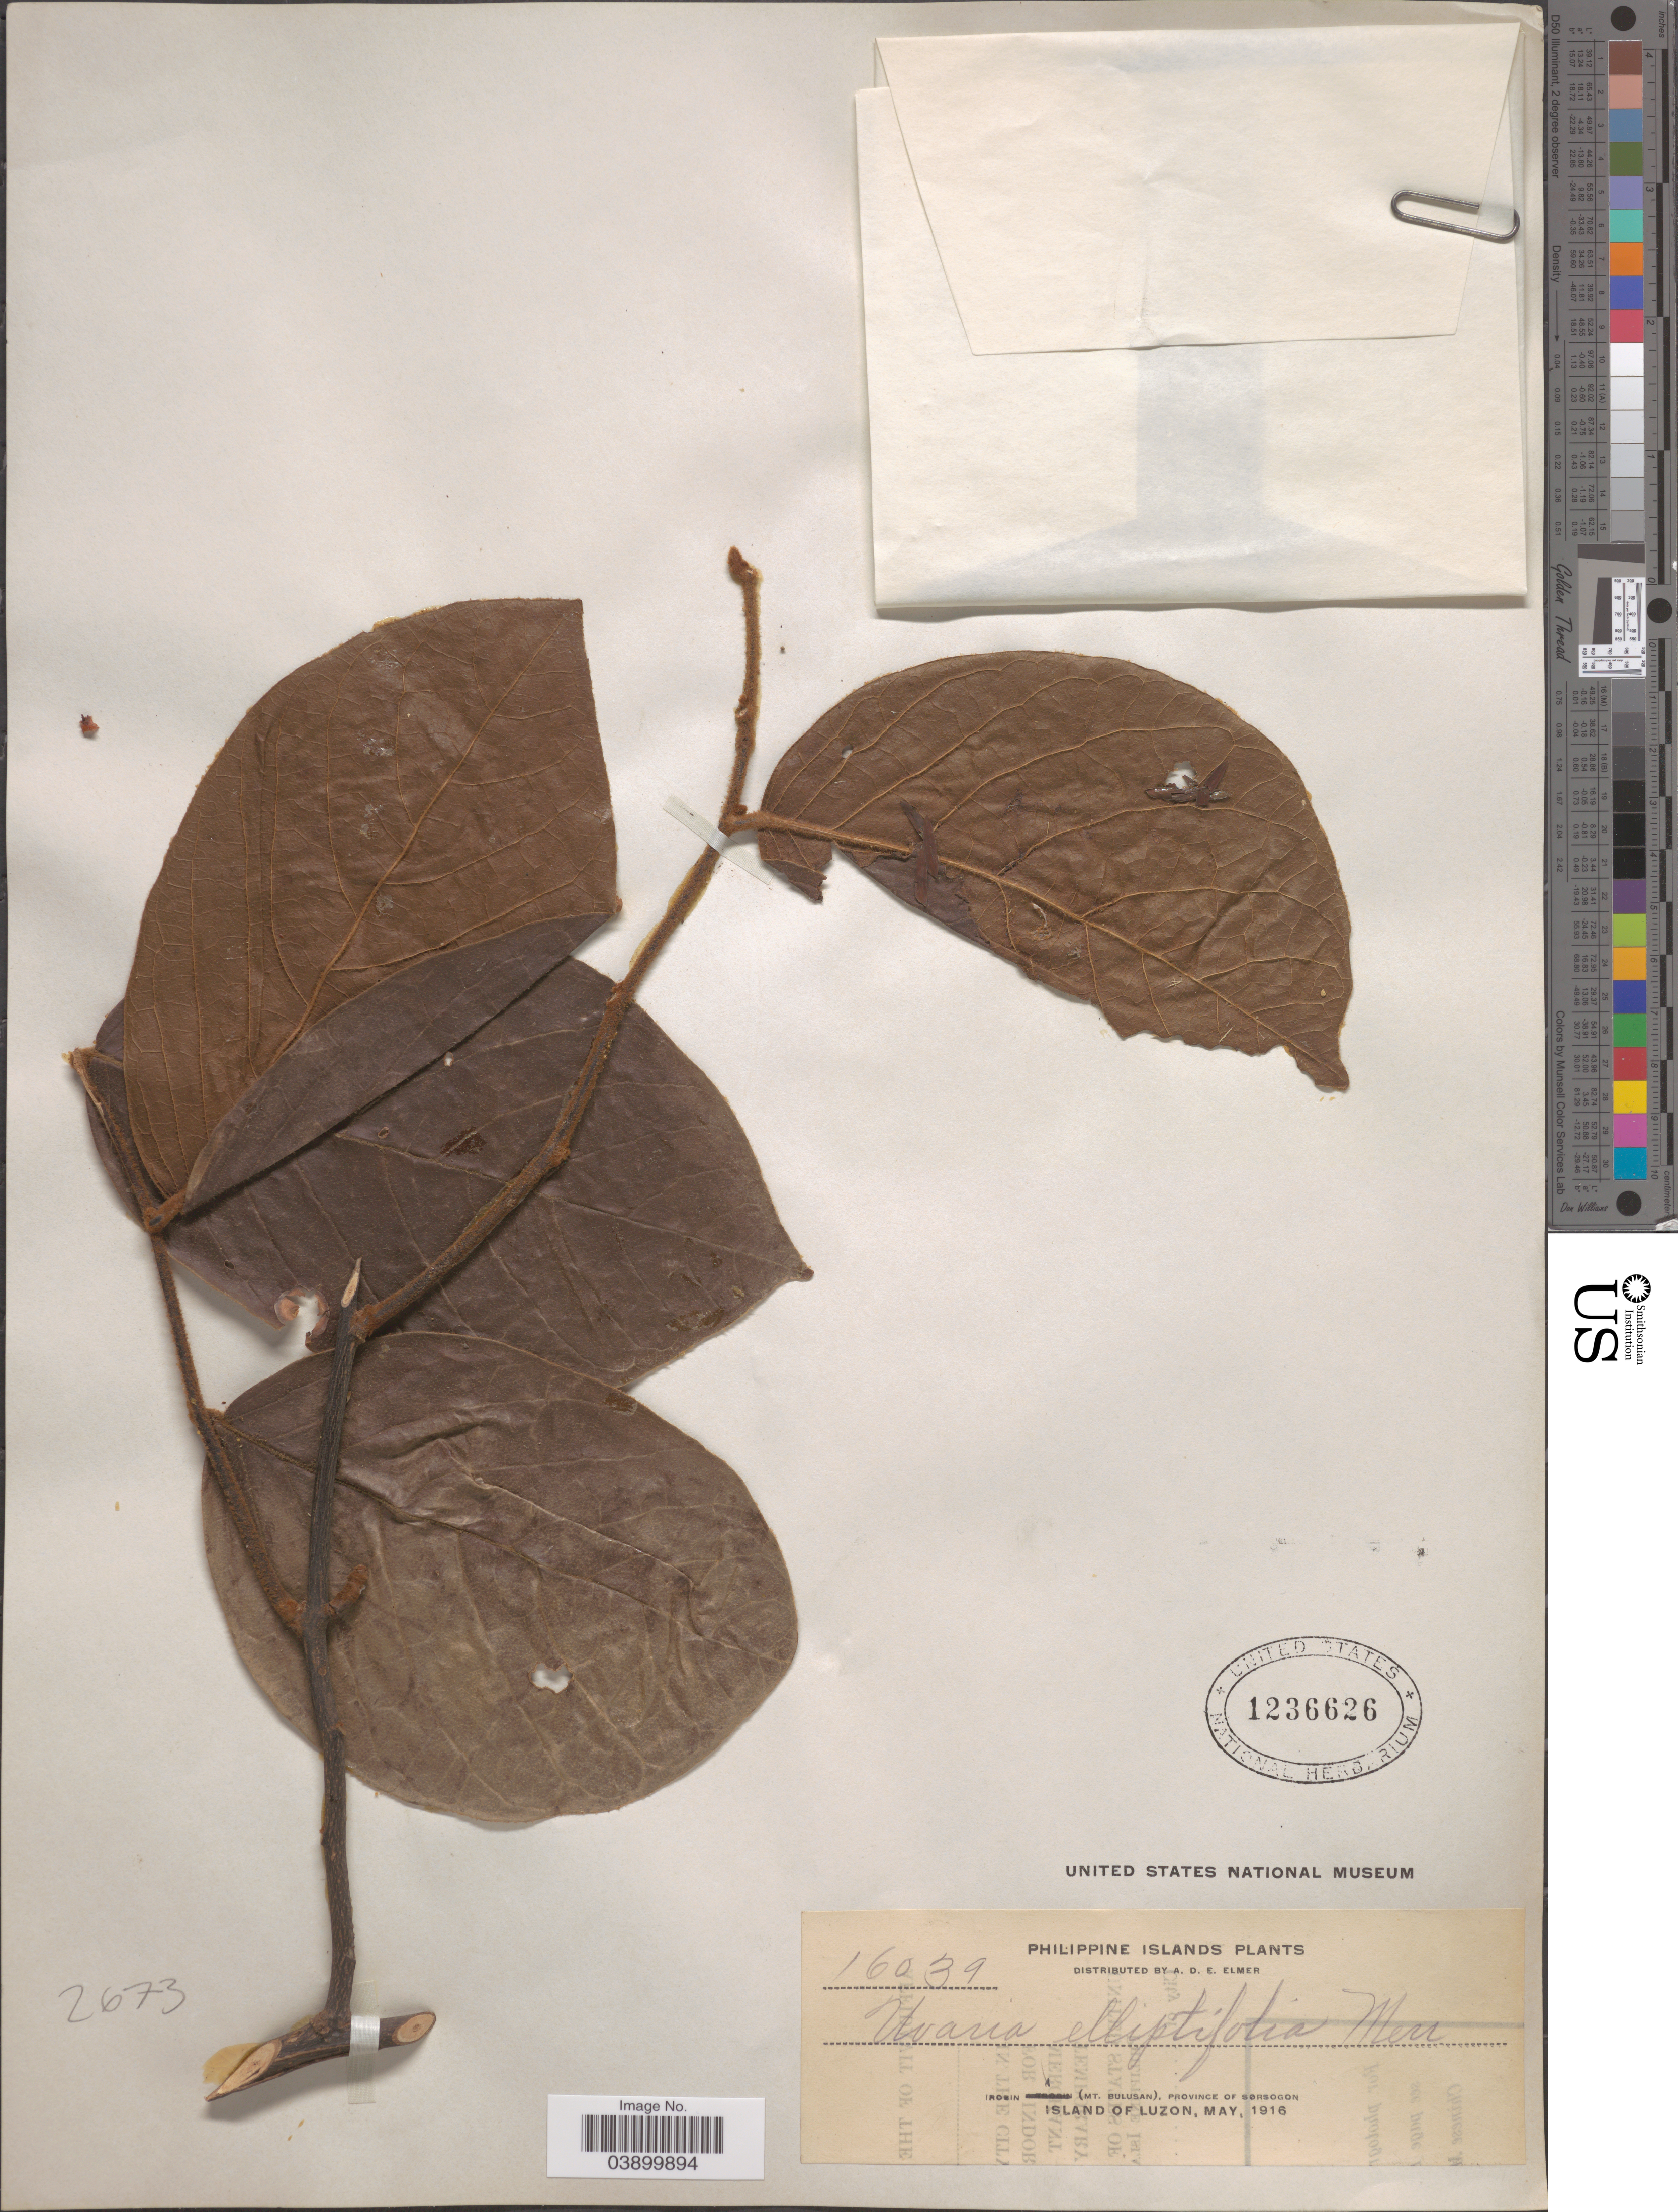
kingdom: Plantae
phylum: Tracheophyta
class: Magnoliopsida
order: Magnoliales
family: Annonaceae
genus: Uvaria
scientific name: Uvaria elliptifolia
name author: Merr.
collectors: A. D. E. Elmer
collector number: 16039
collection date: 1916-05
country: Philippines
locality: Philippine Islands. Irosin (Mt. Bulusan), Province of Sorsogon. Island of Luzon.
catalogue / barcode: US 1236626